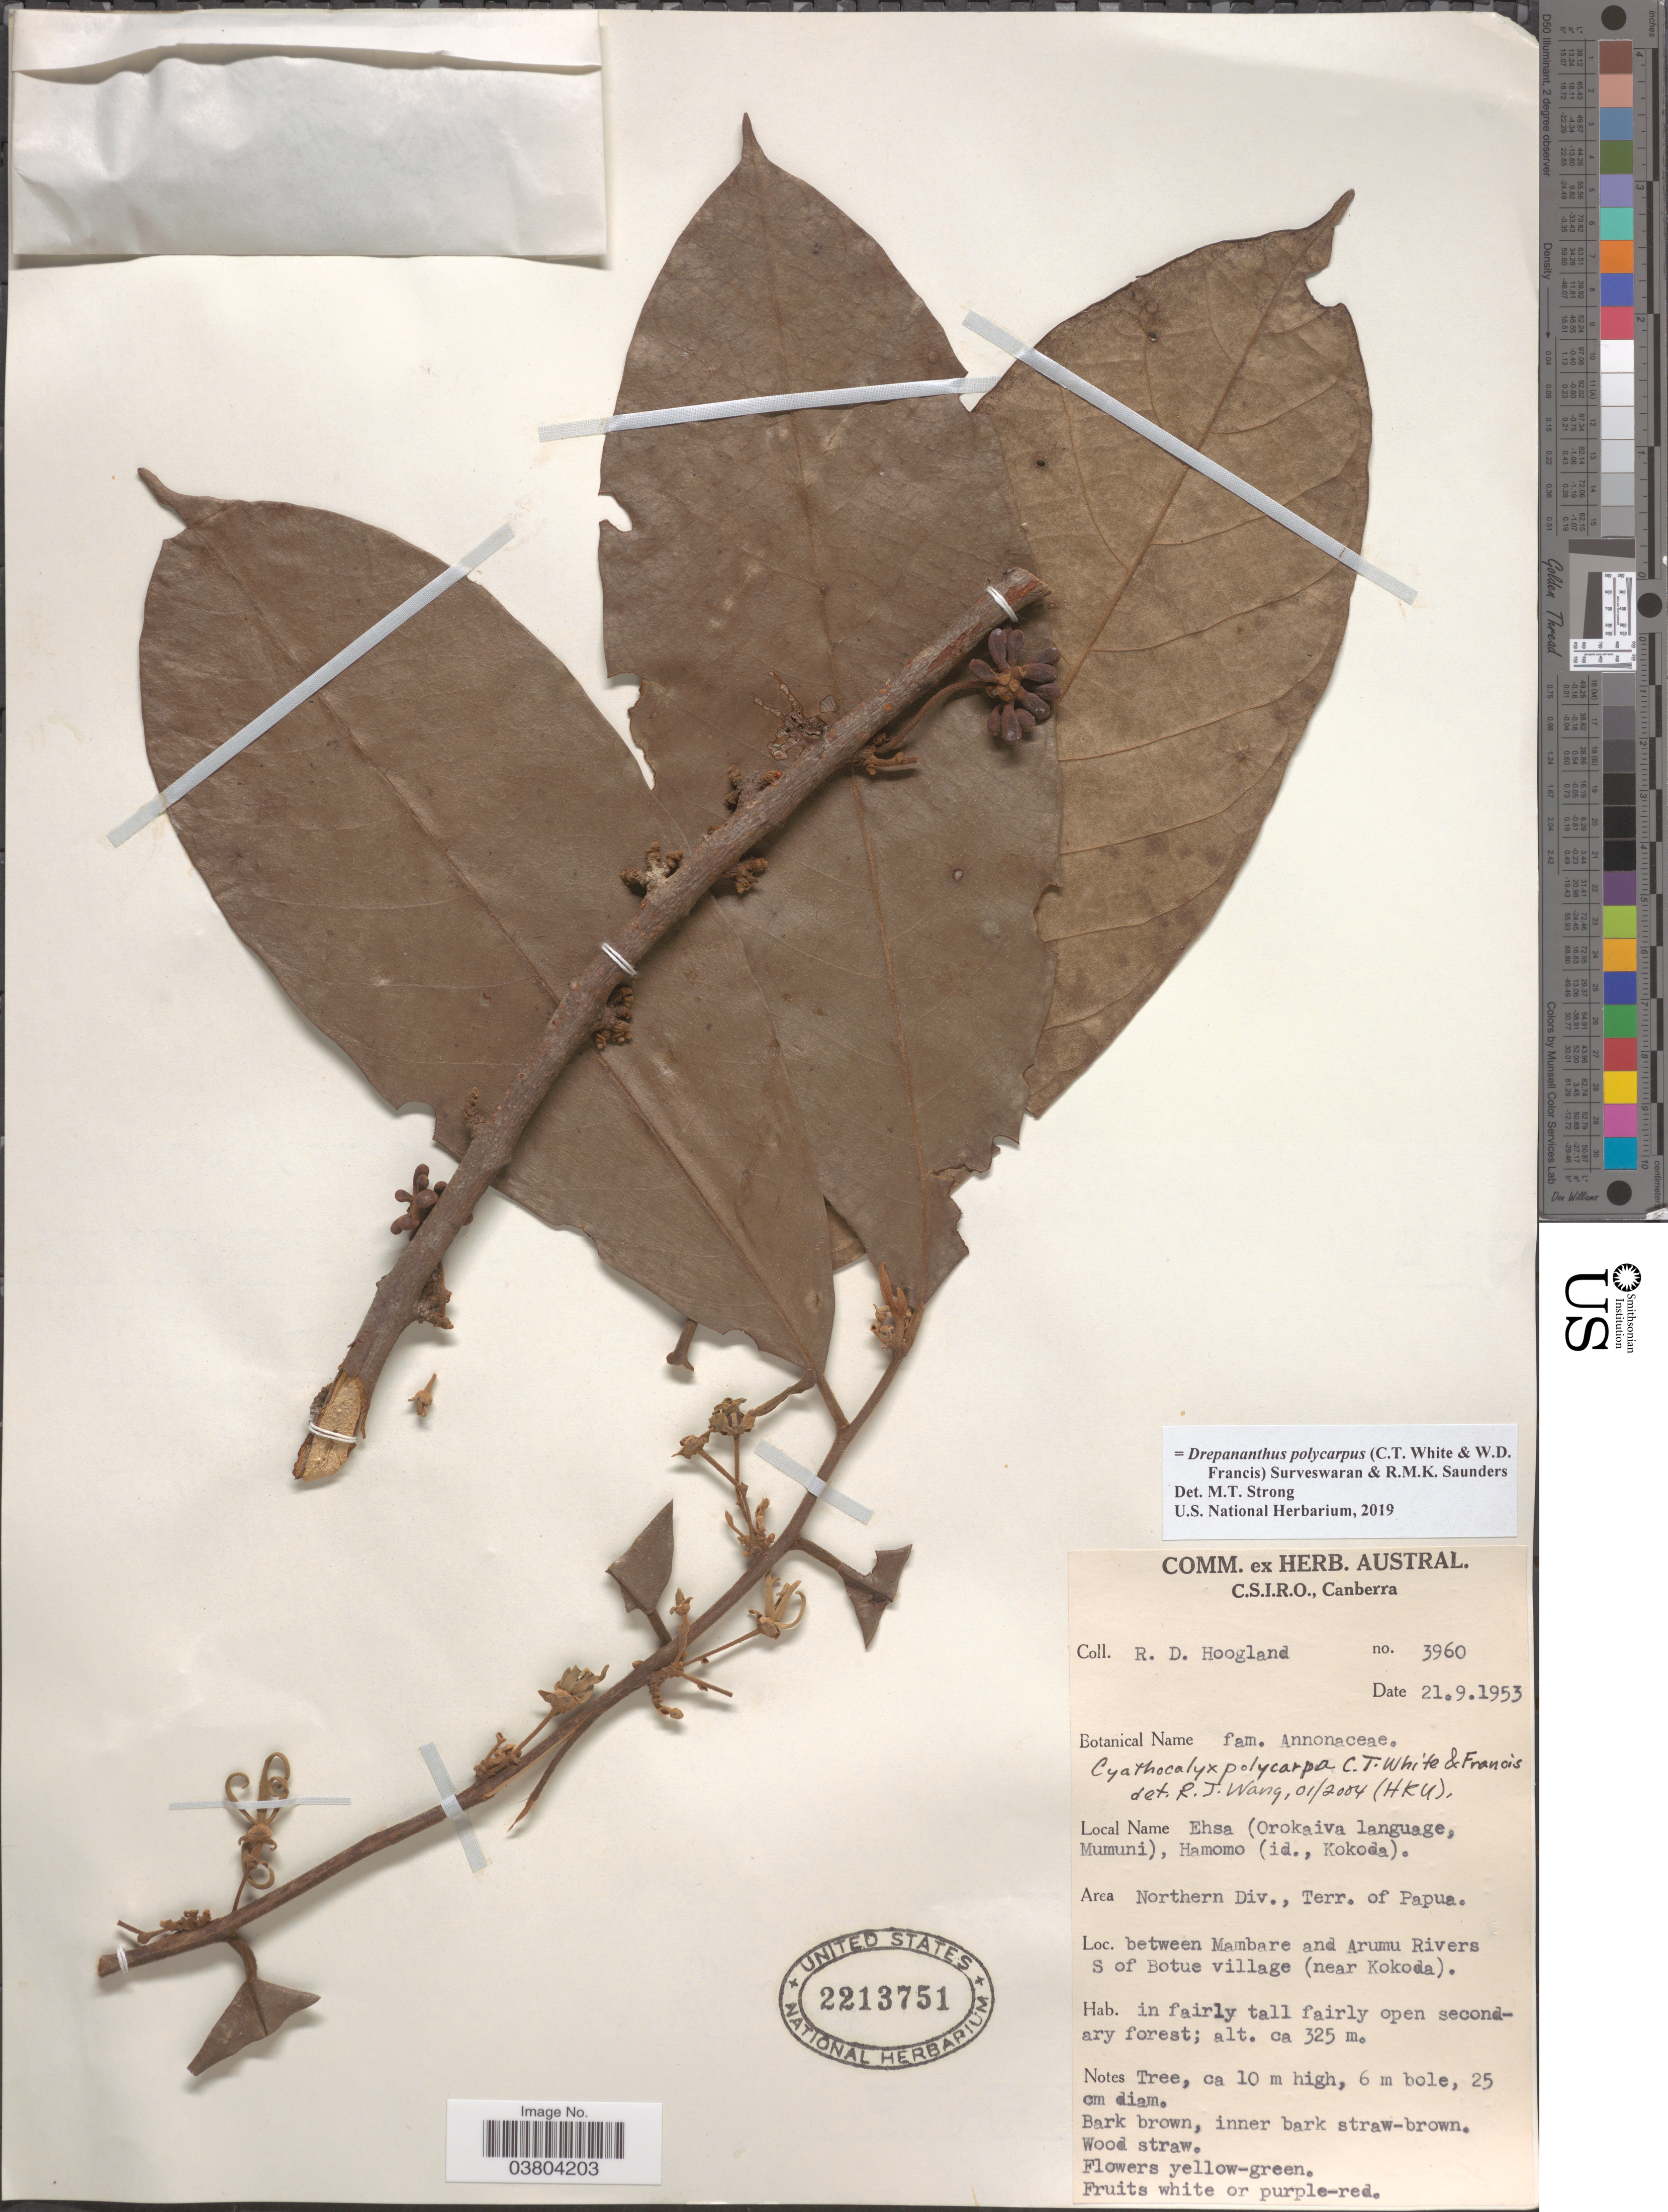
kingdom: Plantae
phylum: Tracheophyta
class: Magnoliopsida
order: Magnoliales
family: Annonaceae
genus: Drepananthus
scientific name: Drepananthus polycarpus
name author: (C.T. White & W.D. Francis) Surveswaran & R.M.K. Saunders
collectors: R. D. Hoogland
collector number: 3960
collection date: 1953-09-21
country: Papua New Guinea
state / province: Northern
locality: Area Northern Div., Terr. of Papua. Between Mambare and Arumu Riveres S of Botue village (near Kokoda).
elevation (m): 325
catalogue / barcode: US 2213751